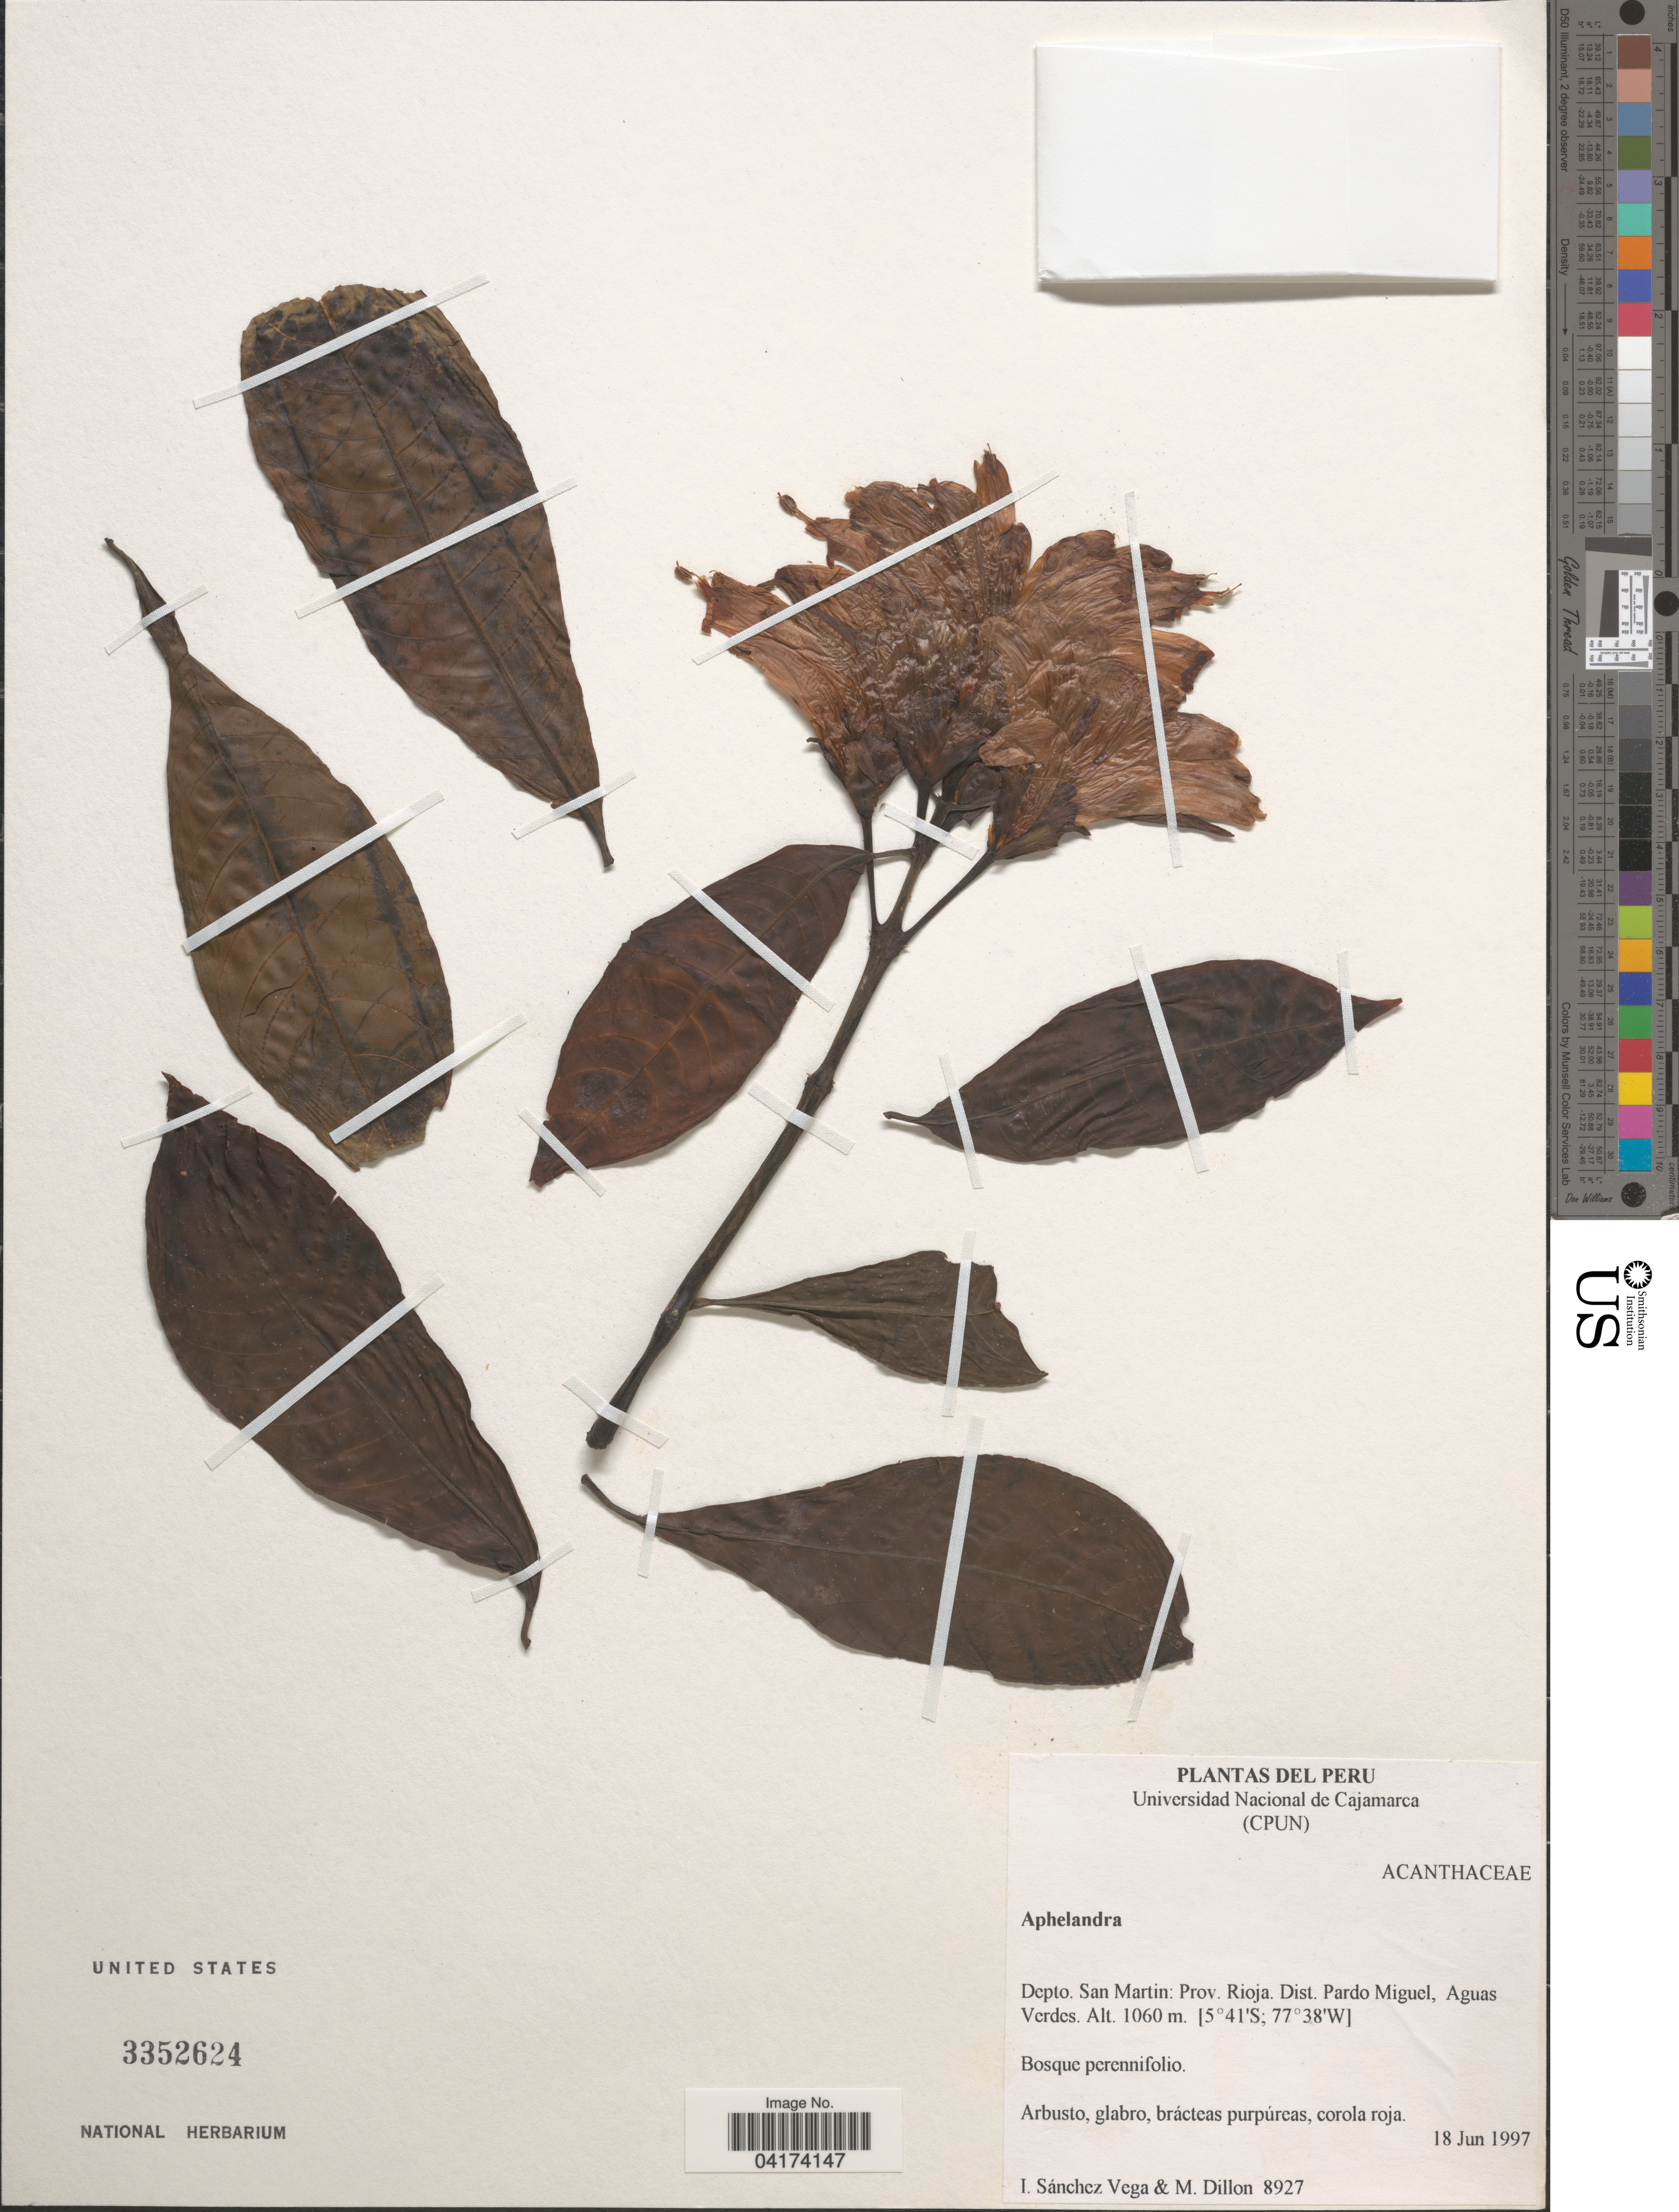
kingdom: Plantae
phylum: Tracheophyta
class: Magnoliopsida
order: Lamiales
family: Acanthaceae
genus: Aphelandra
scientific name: Aphelandra sp.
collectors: I. Sánchez Vega & M. O. Dillon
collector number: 8927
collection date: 1997-06-18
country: Peru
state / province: San Martin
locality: Depto. San Martin: Prov. Rioja. Dist. Pardo Miguel, Aguas Verdes.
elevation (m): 1060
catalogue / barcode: US 3352624